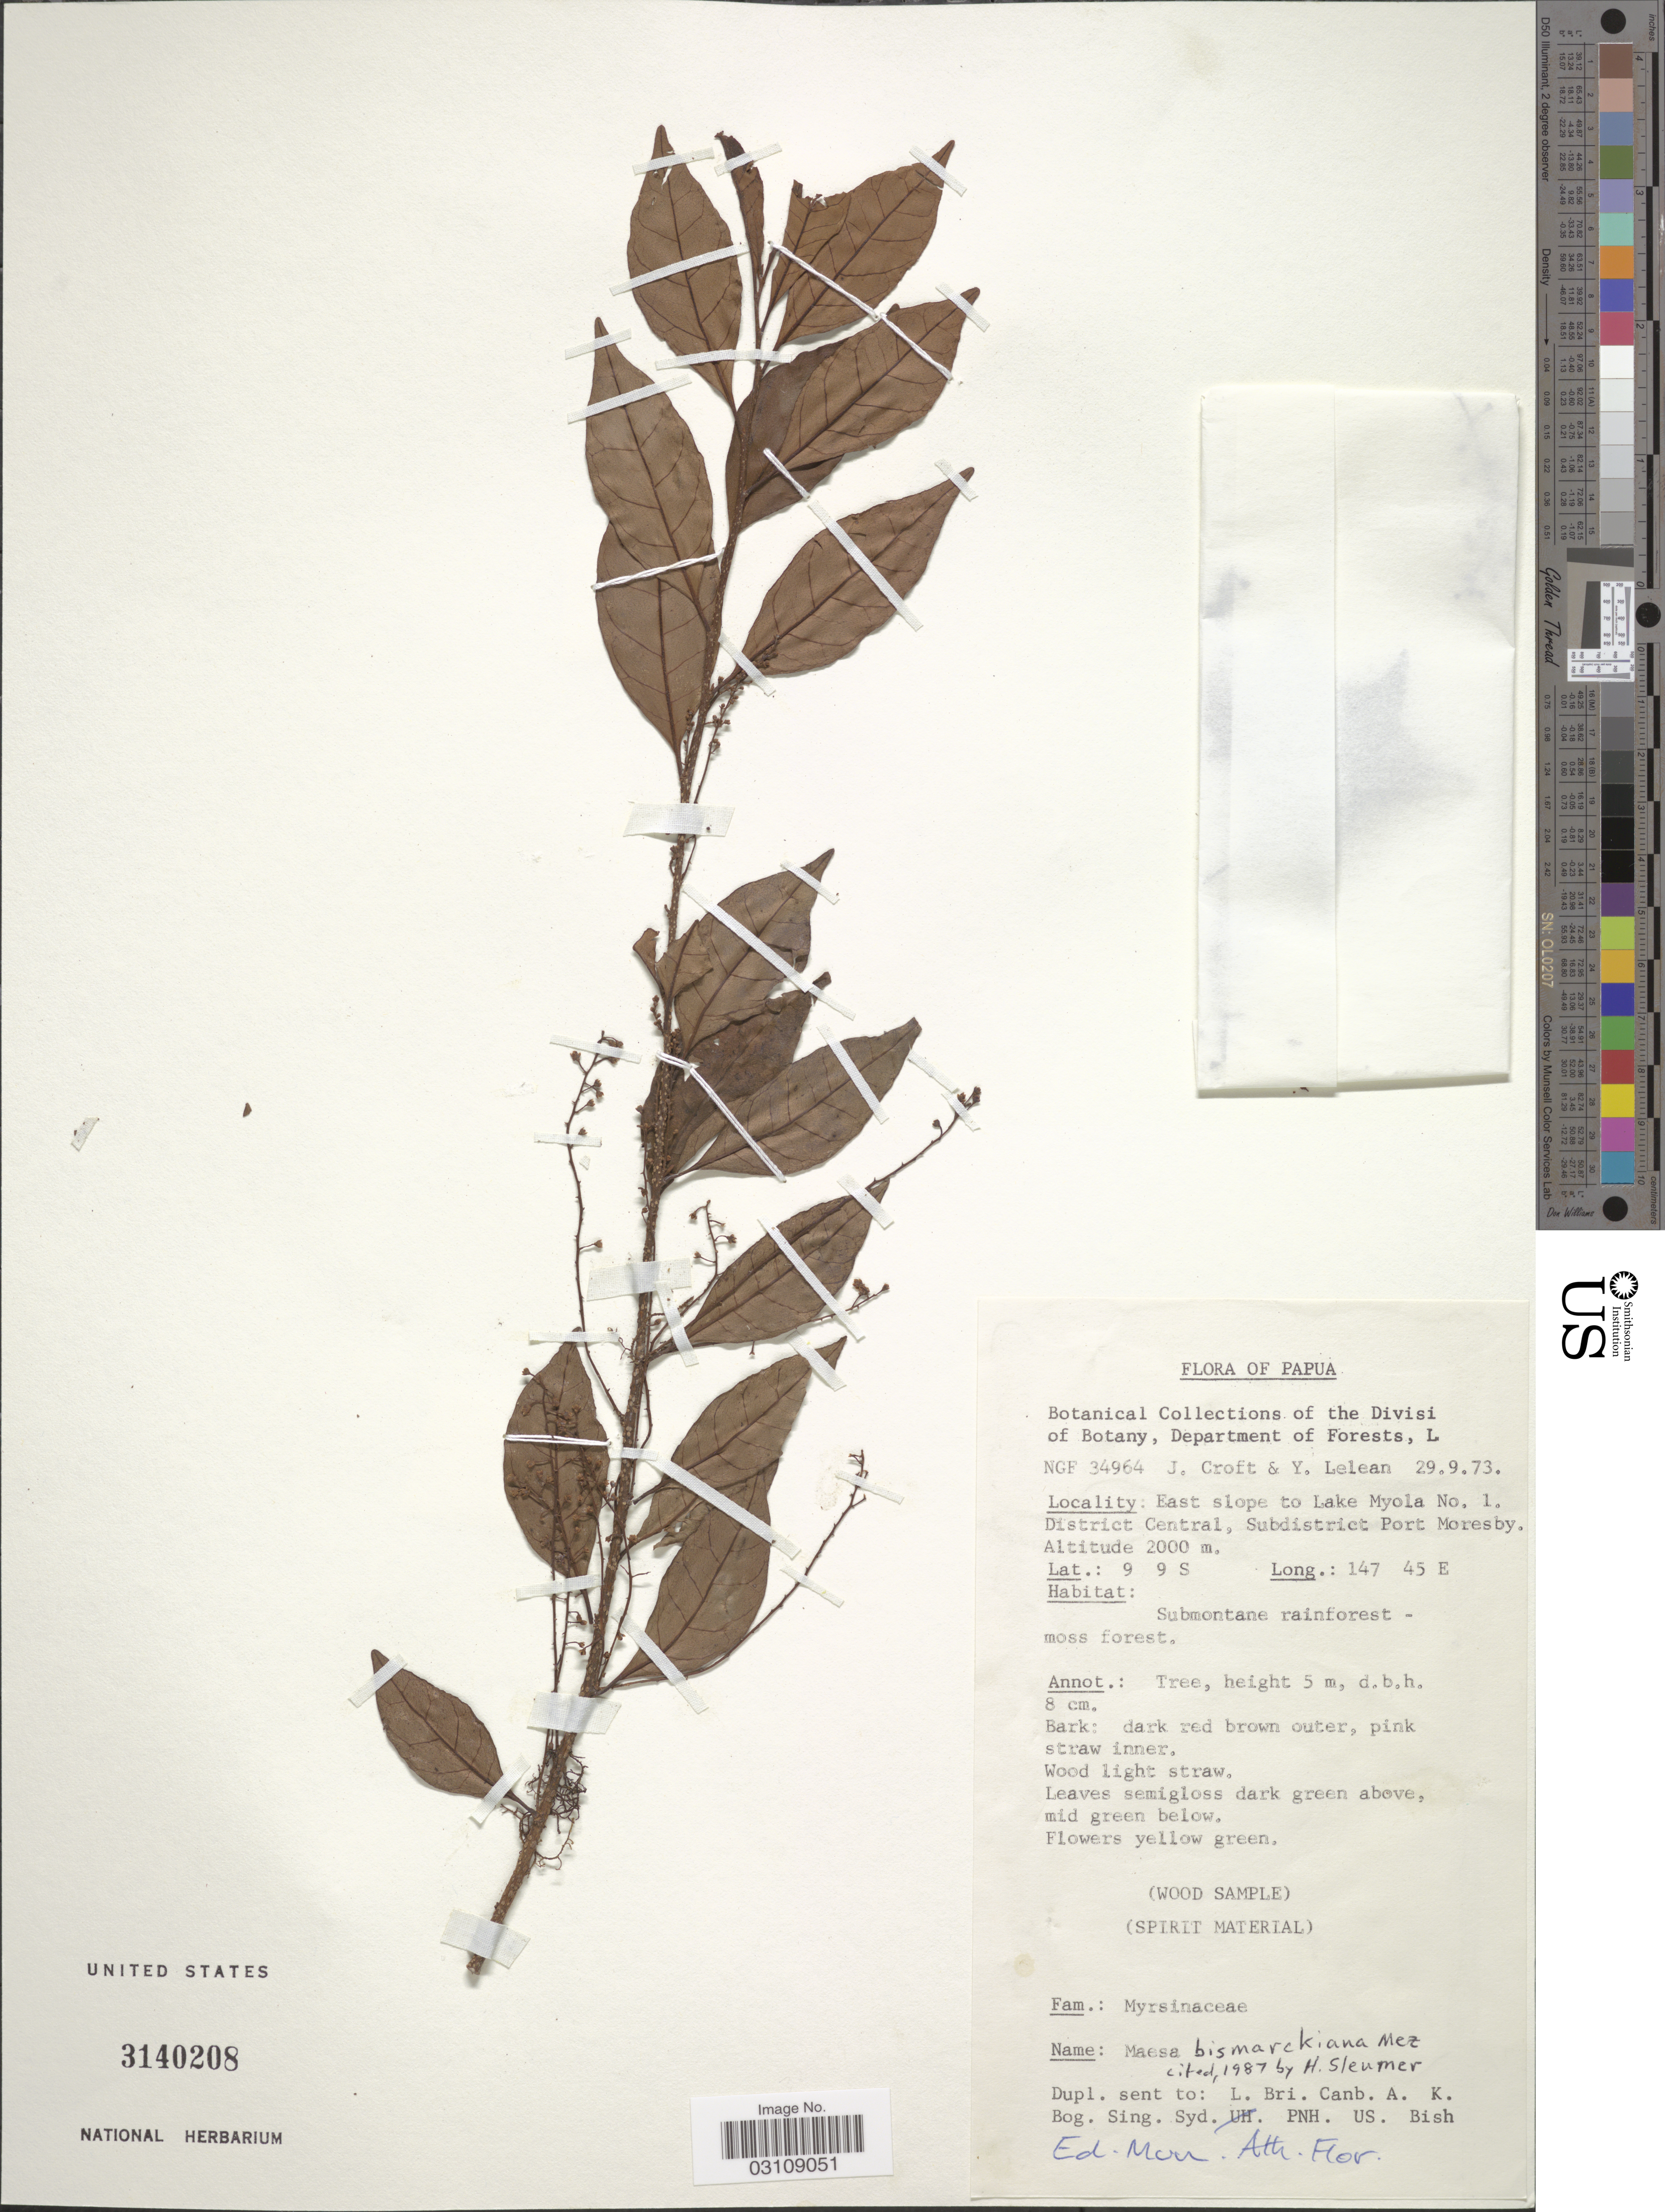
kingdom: Plantae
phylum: Tracheophyta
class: Magnoliopsida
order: Ericales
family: Primulaceae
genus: Maesa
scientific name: Maesa bismarckiana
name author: Mez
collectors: J. Croft & Y. Lelean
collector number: NGF34964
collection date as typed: Transcribed d/m/y: 29/9/73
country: Papua New Guinea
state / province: Central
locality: East slope to Lake Myola No. 1. District Central, Subdistrict Port Moresby.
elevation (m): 2000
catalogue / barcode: US 3140208